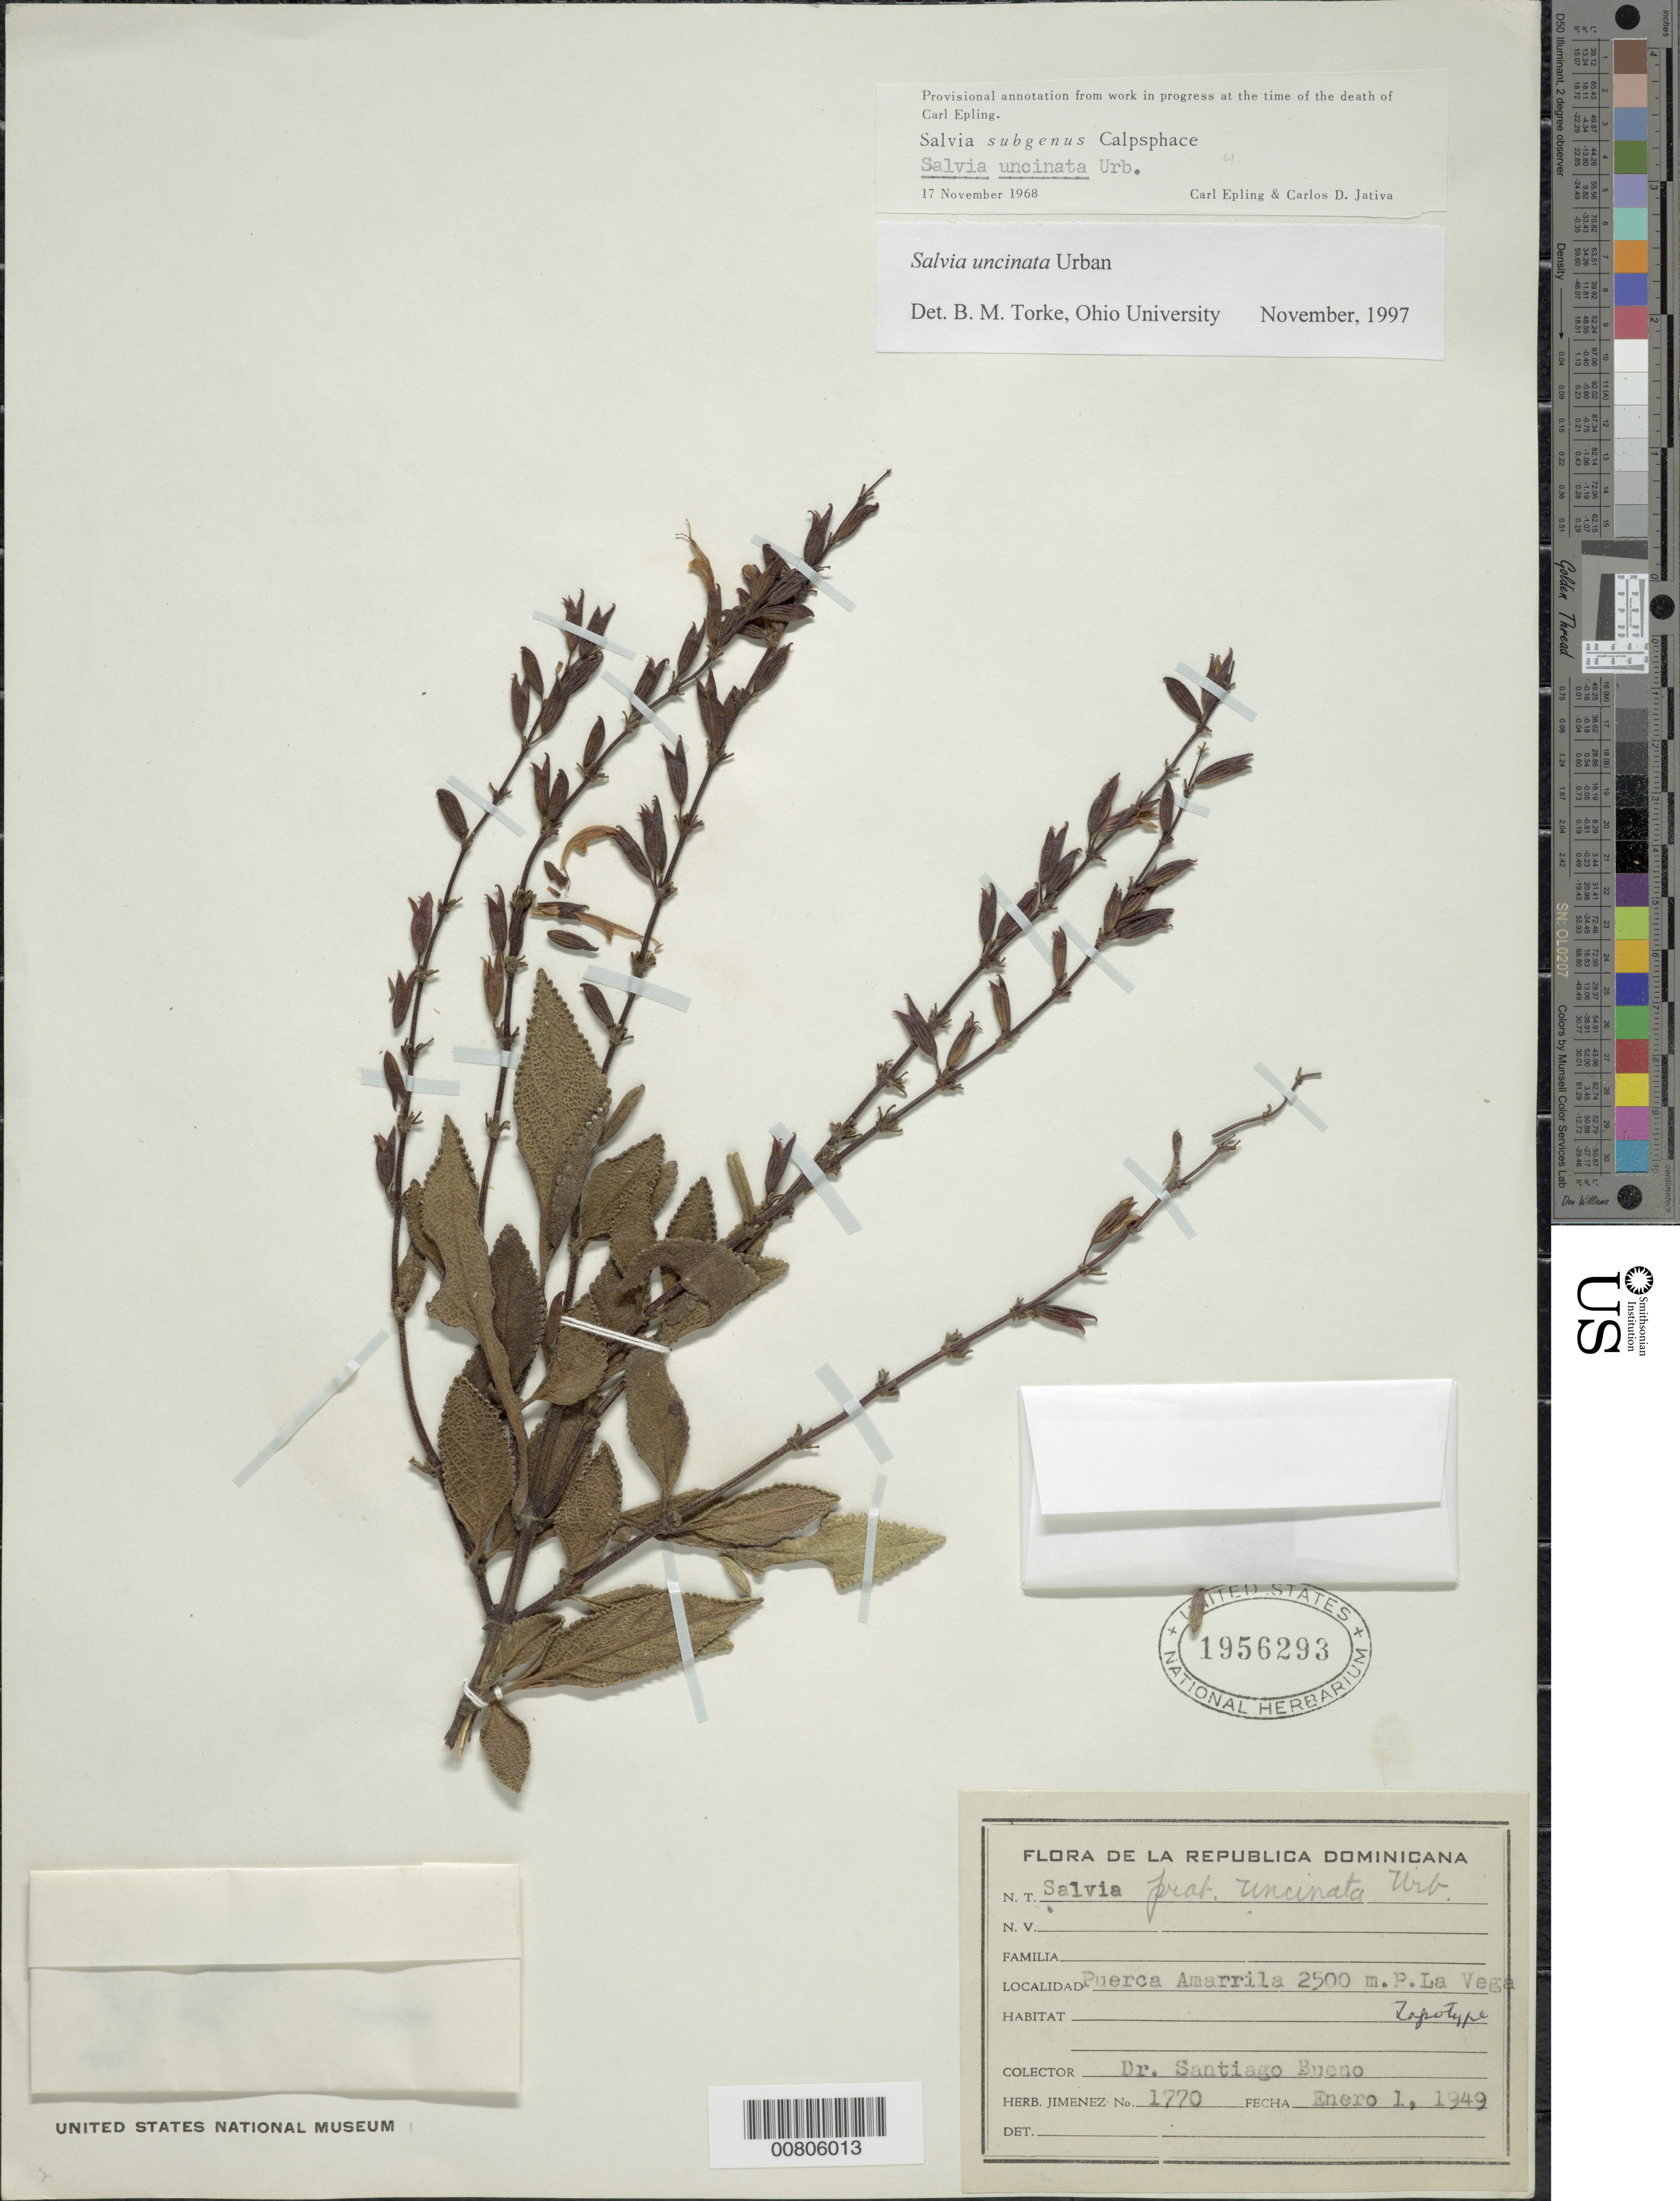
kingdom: Plantae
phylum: Tracheophyta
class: Magnoliopsida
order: Lamiales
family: Lamiaceae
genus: Salvia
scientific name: Salvia uncinata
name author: Urb.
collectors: S. Bueno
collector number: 1770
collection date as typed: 01 Jan 1949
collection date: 1949-01-01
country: Dominican Republic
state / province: La Vega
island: Hispaniola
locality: Puerca Amarrila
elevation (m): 2500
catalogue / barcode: US 1956293